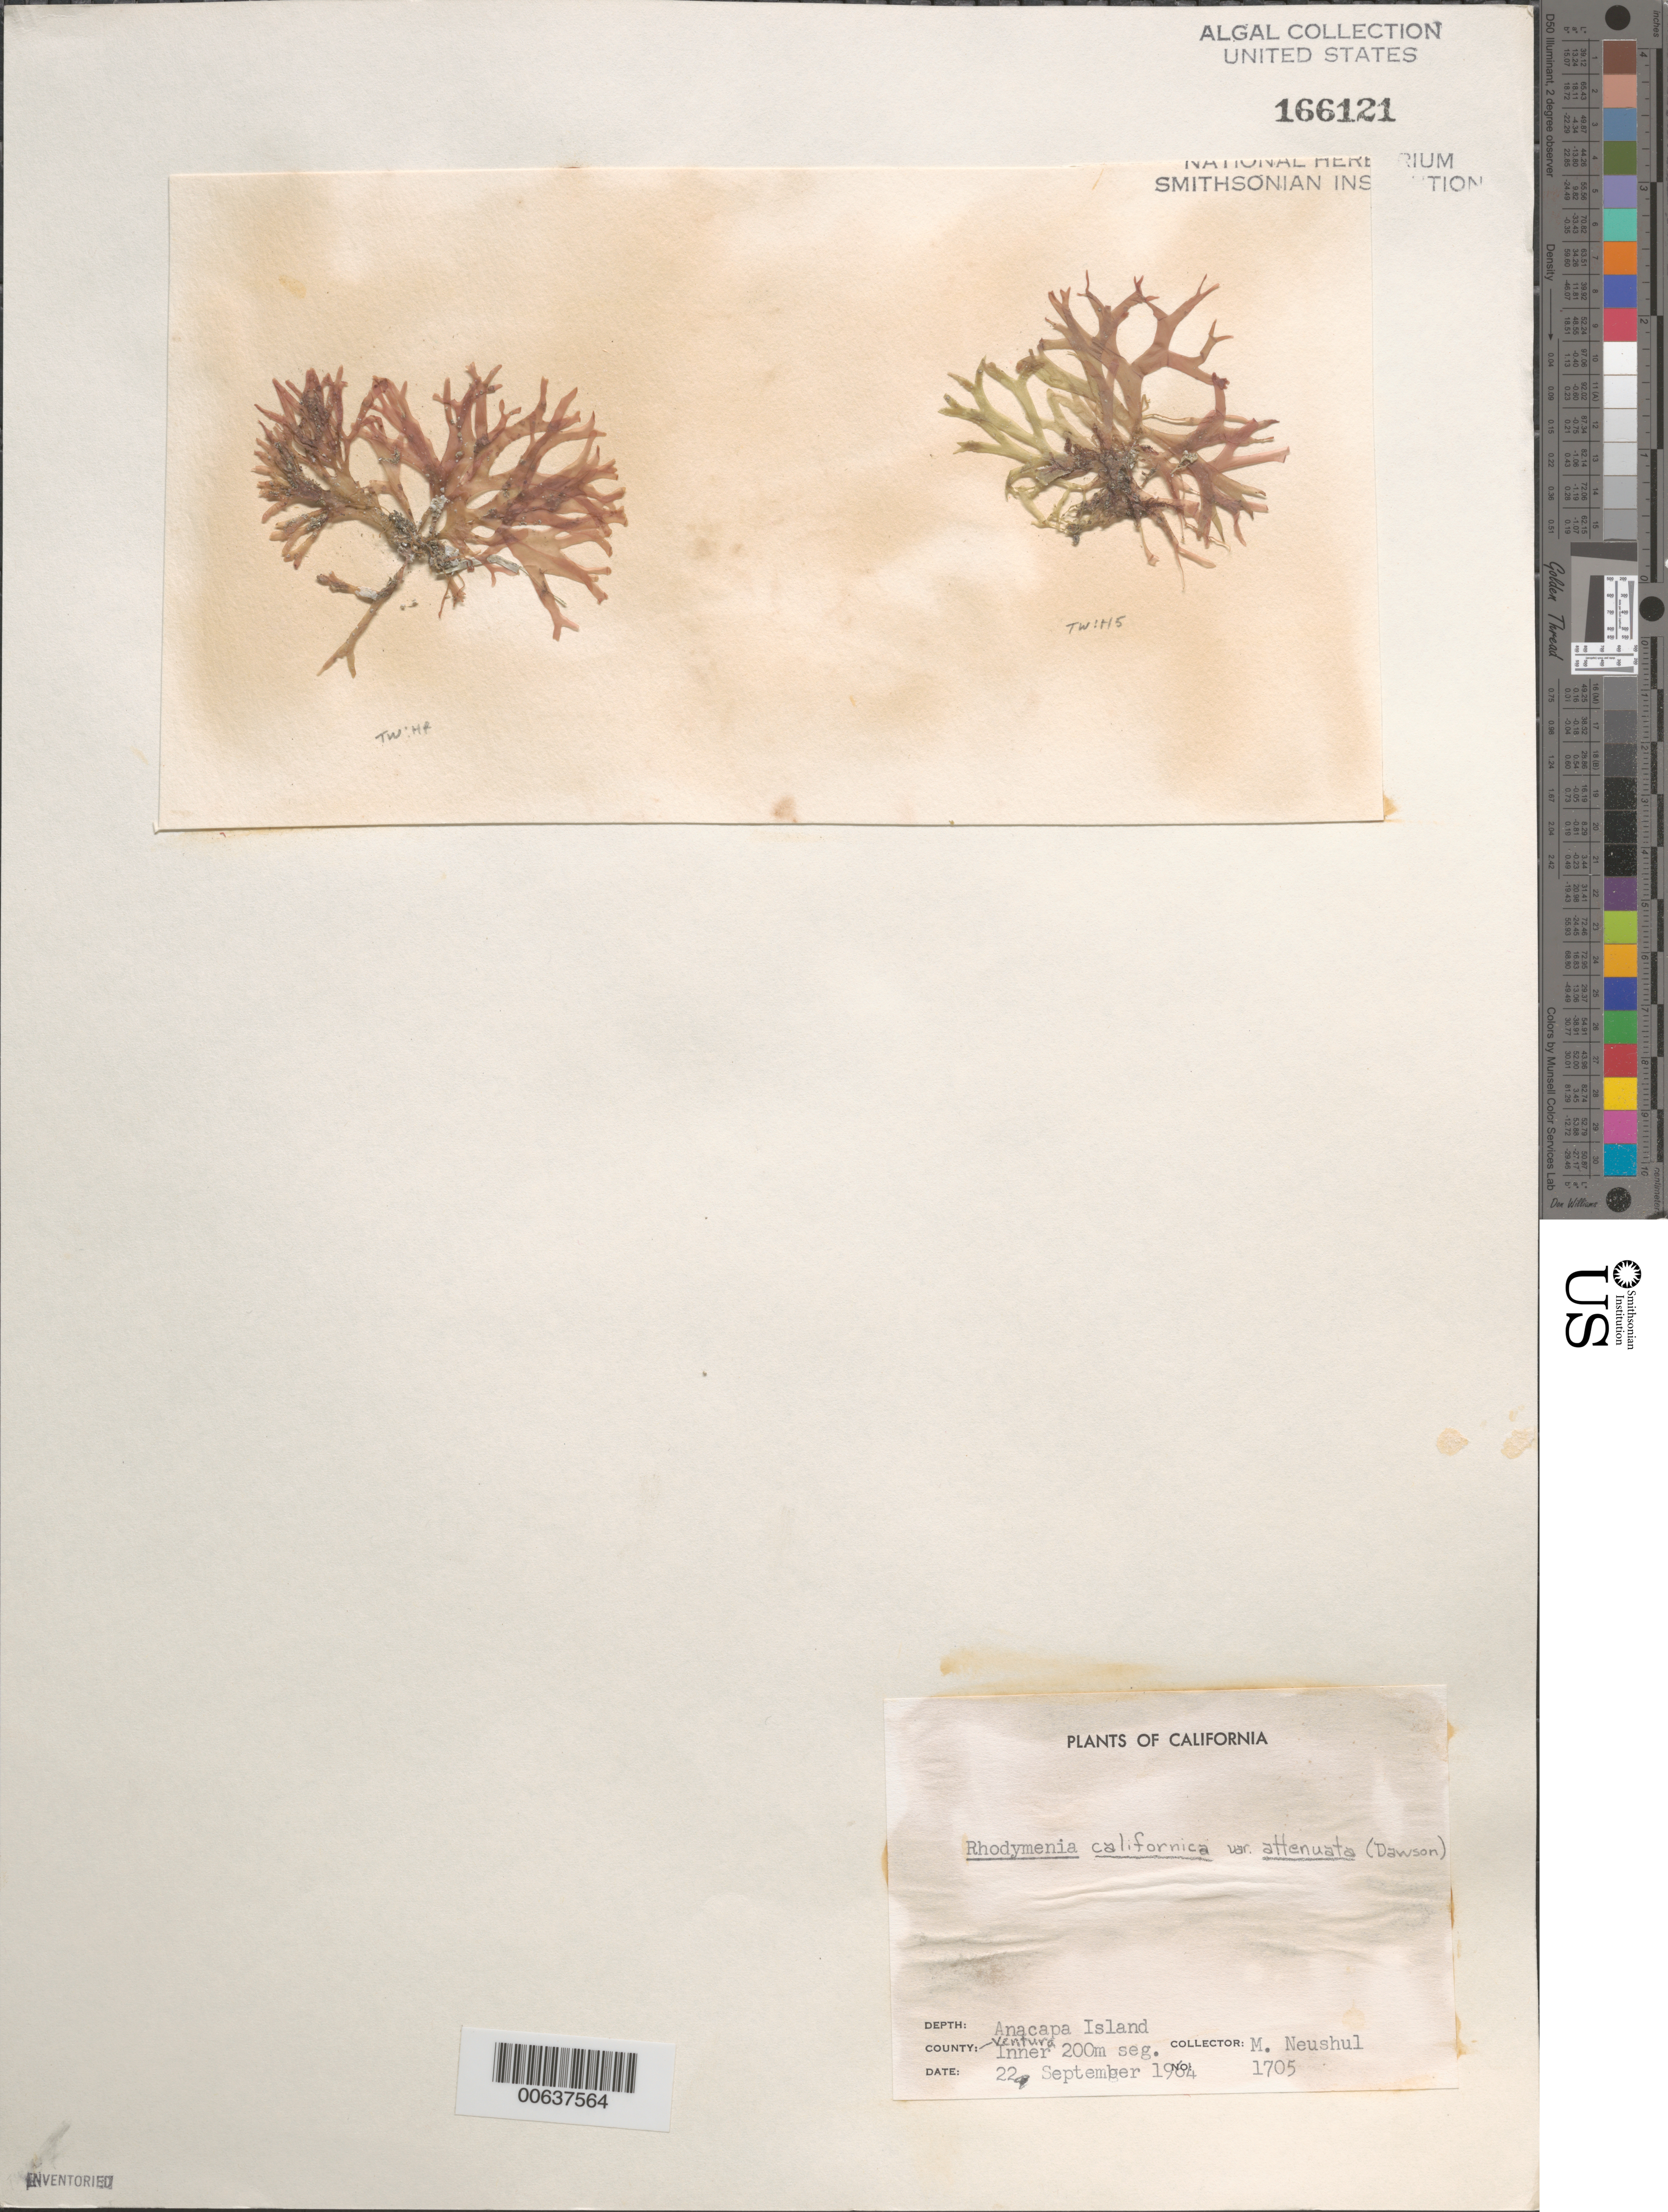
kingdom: Plantae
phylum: Rhodophyta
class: Florideophyceae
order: Rhodymeniales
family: Rhodymeniaceae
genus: Rhodymenia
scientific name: Rhodymenia californica var. attenuata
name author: (Daws.) E.Y. Dawson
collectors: M. Neushul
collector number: Neushul 1705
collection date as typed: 22 Sep 1964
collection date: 1964-09-22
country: United States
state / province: California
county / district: Ventura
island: Anacapa Island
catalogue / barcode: US 166121